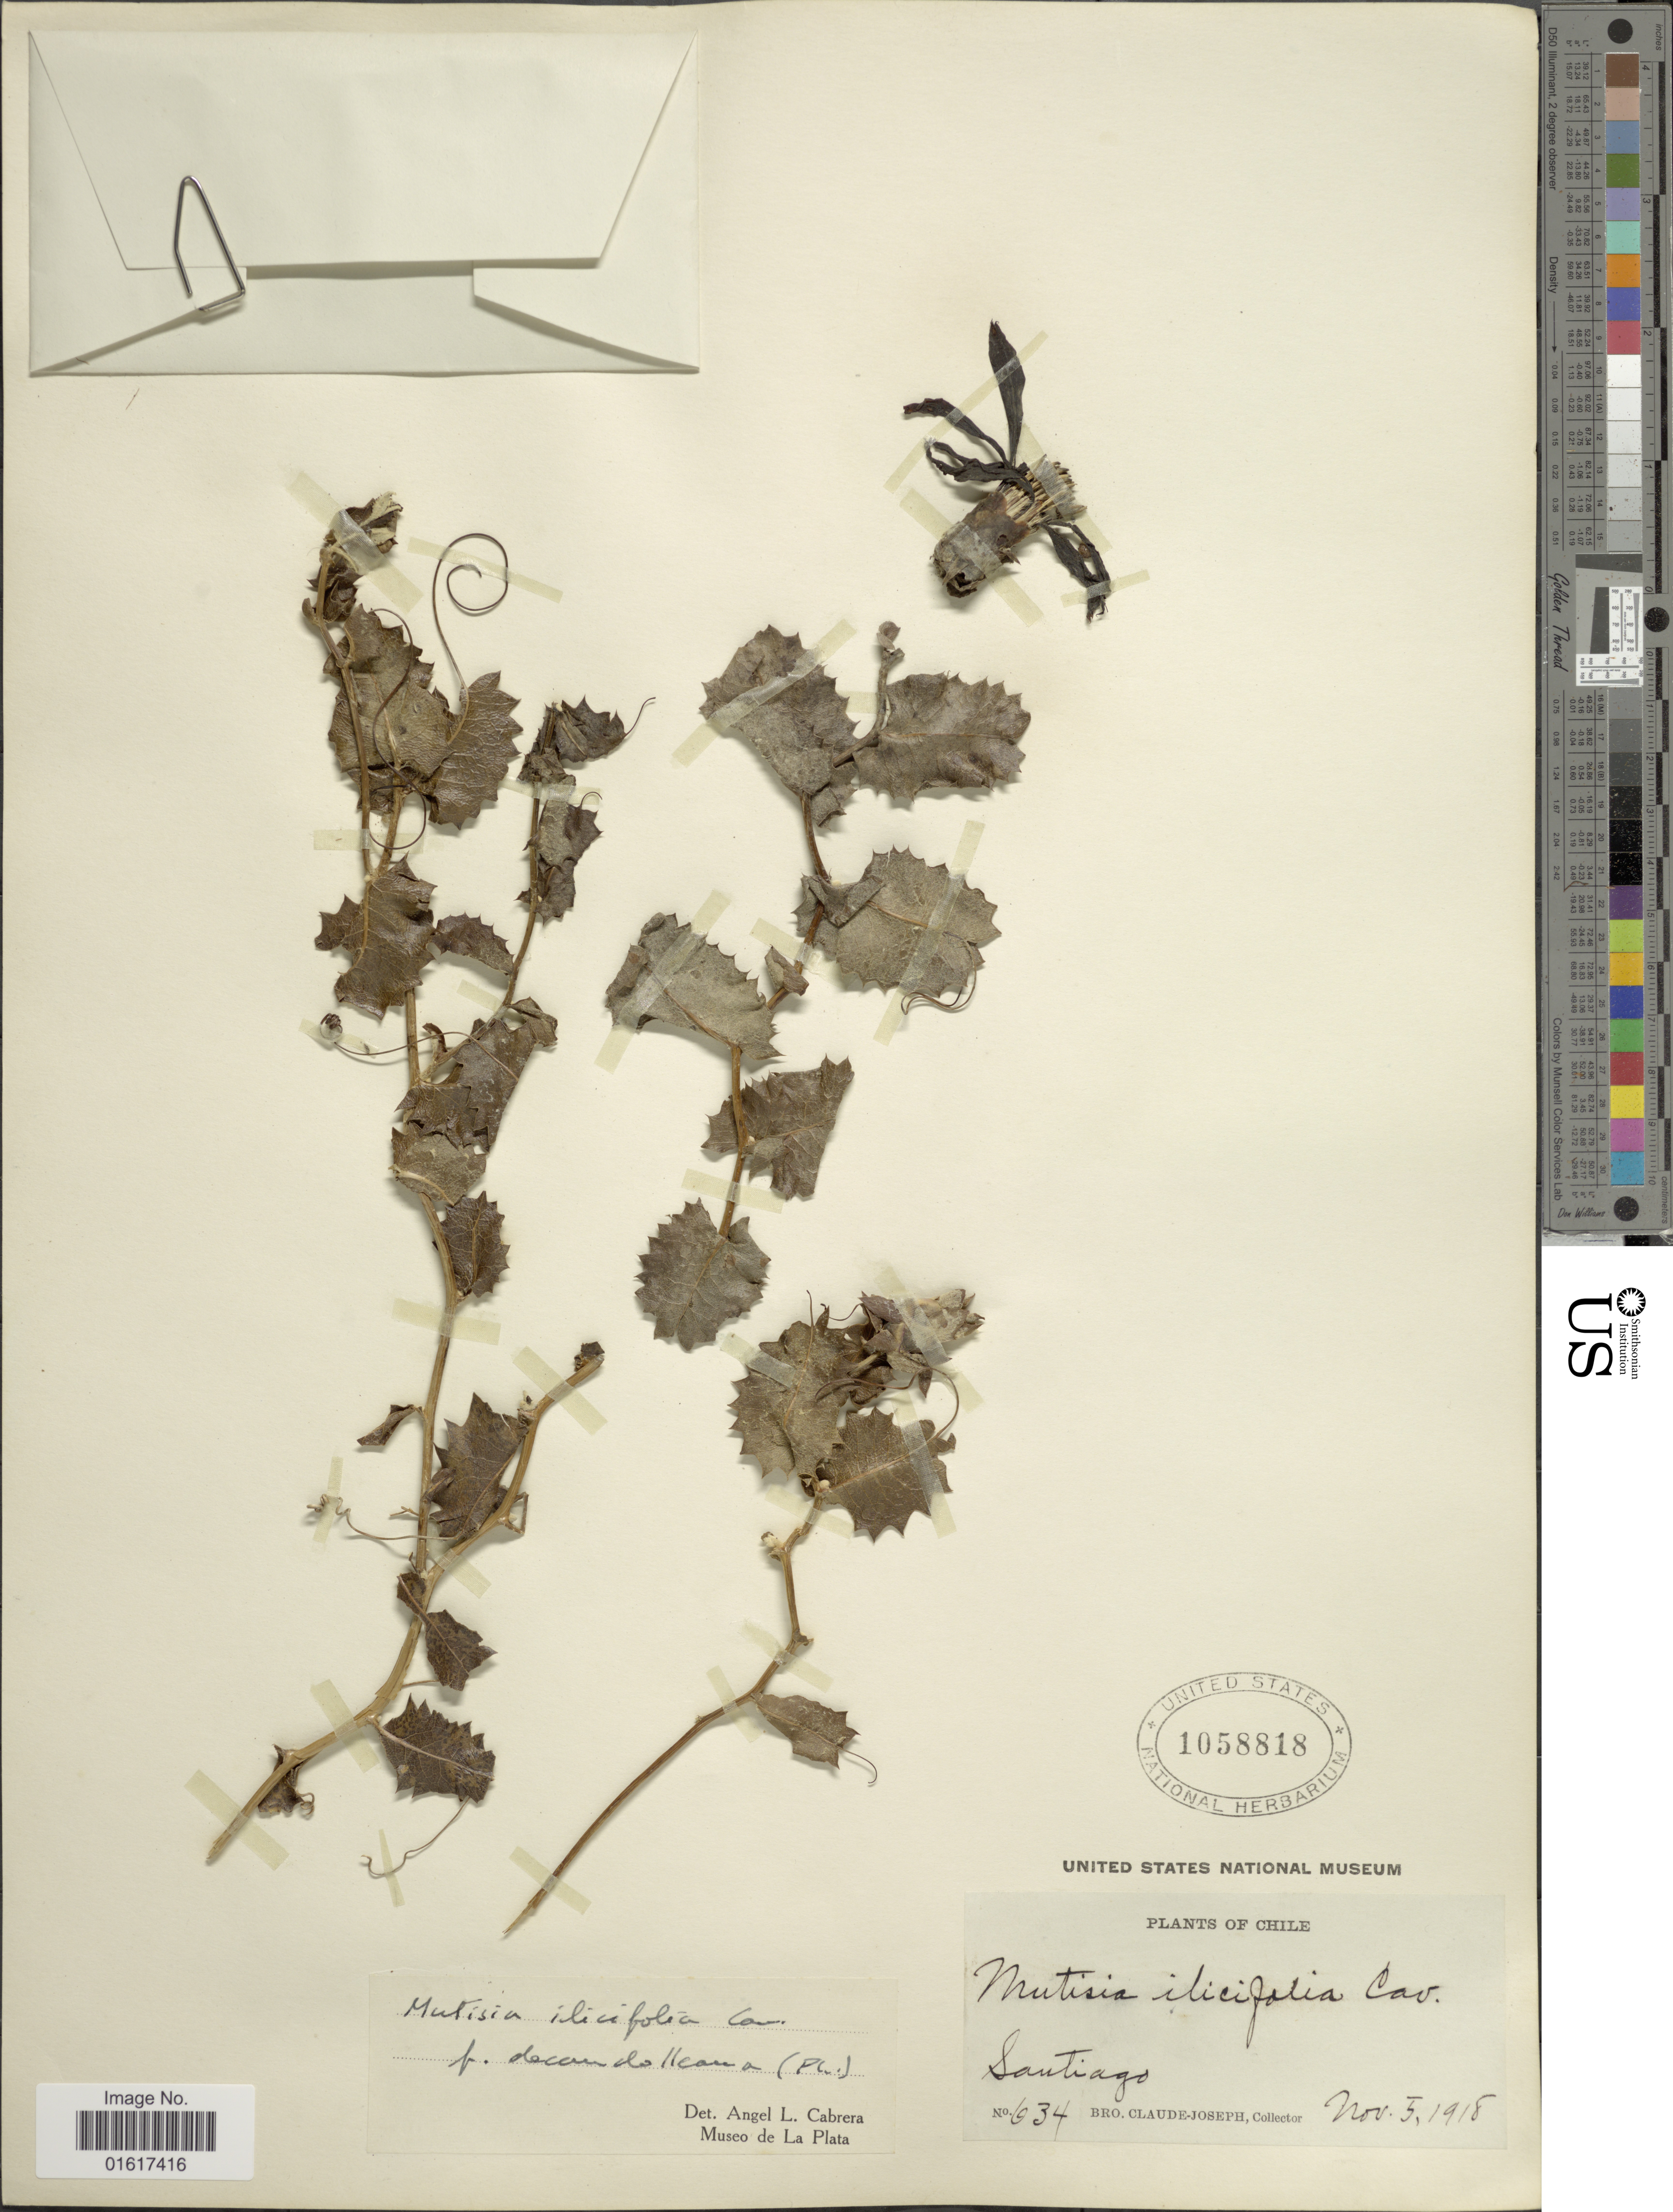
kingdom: Plantae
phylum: Tracheophyta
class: Magnoliopsida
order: Asterales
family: Asteraceae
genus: Mutisia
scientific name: Mutisia ilicifolia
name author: Cav.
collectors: Bro. Claude-Joseph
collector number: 634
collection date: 1918-11-05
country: Chile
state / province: Región Metropolitana (RM)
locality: Santiago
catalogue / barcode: US 1058818